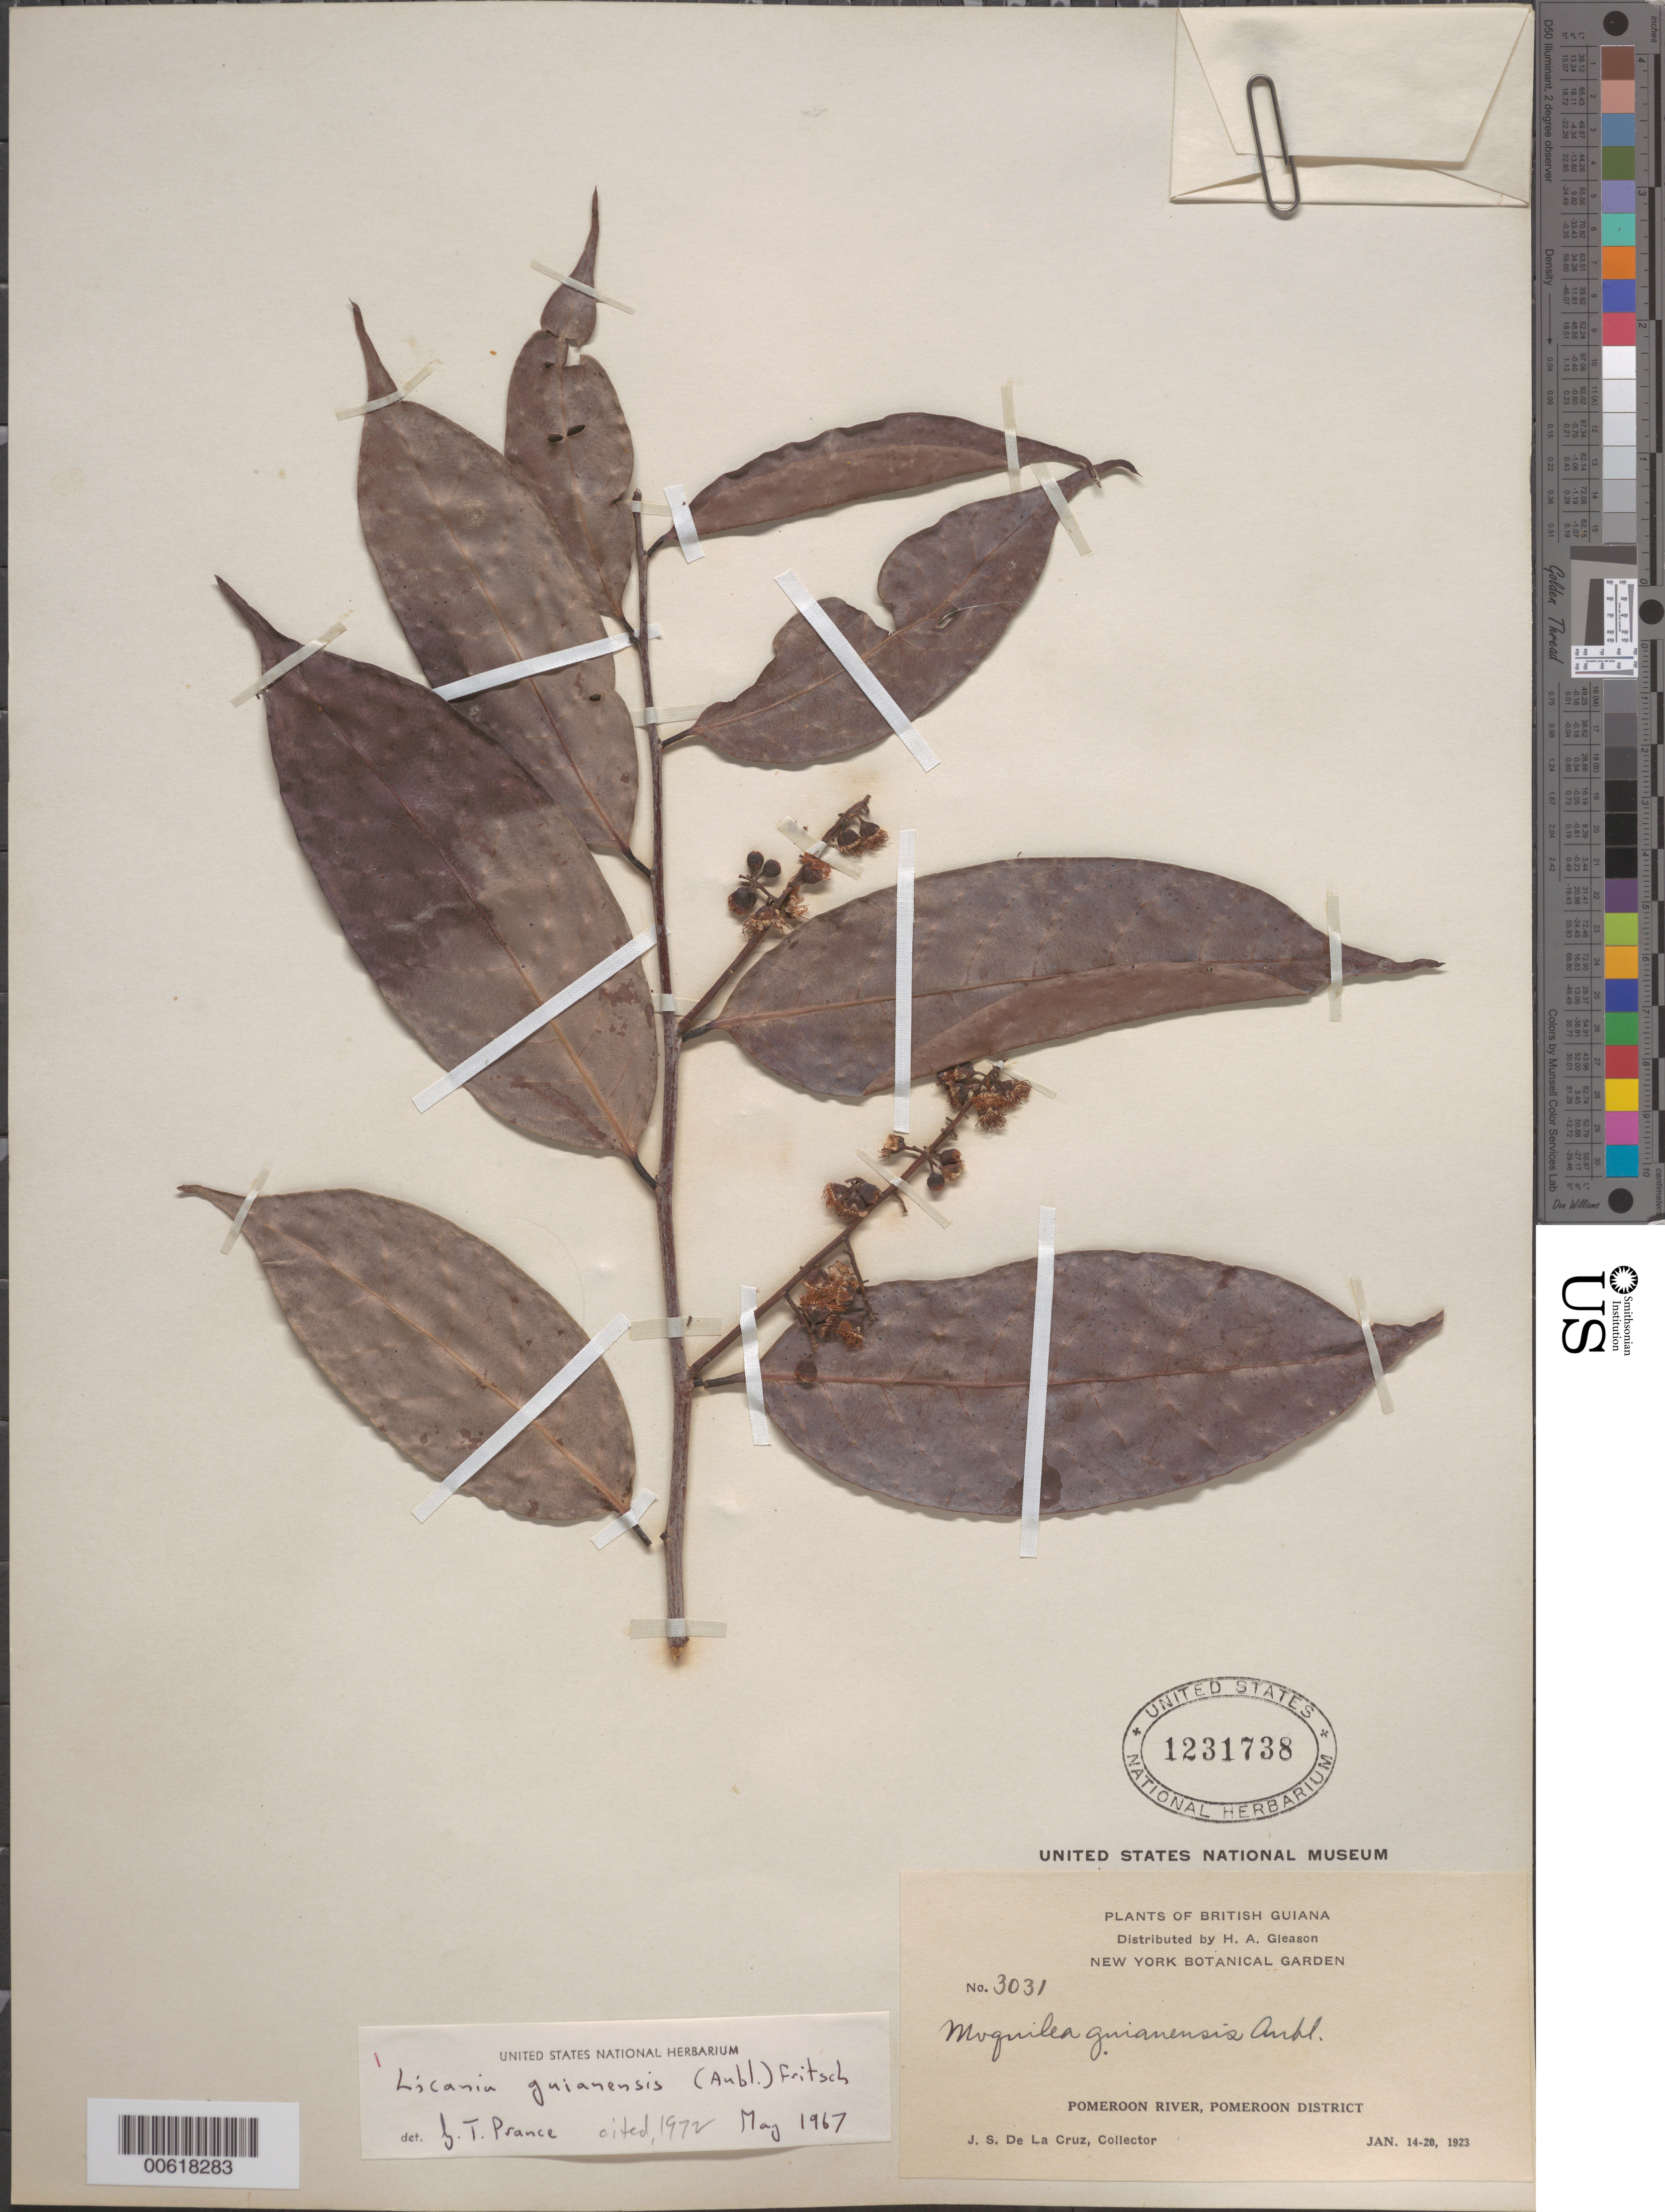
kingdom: Plantae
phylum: Tracheophyta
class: Magnoliopsida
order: Malpighiales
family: Chrysobalanaceae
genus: Moquilea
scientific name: Moquilea guianensis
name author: Aubl.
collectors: J. S. de la Cruz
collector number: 3031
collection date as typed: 14-Jan-23 to 20-Jan-23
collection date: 1923-01-14/1923-01-20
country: Guyana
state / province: Pomeroon-Supenaam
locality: Pomeroon R.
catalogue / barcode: US 1231738